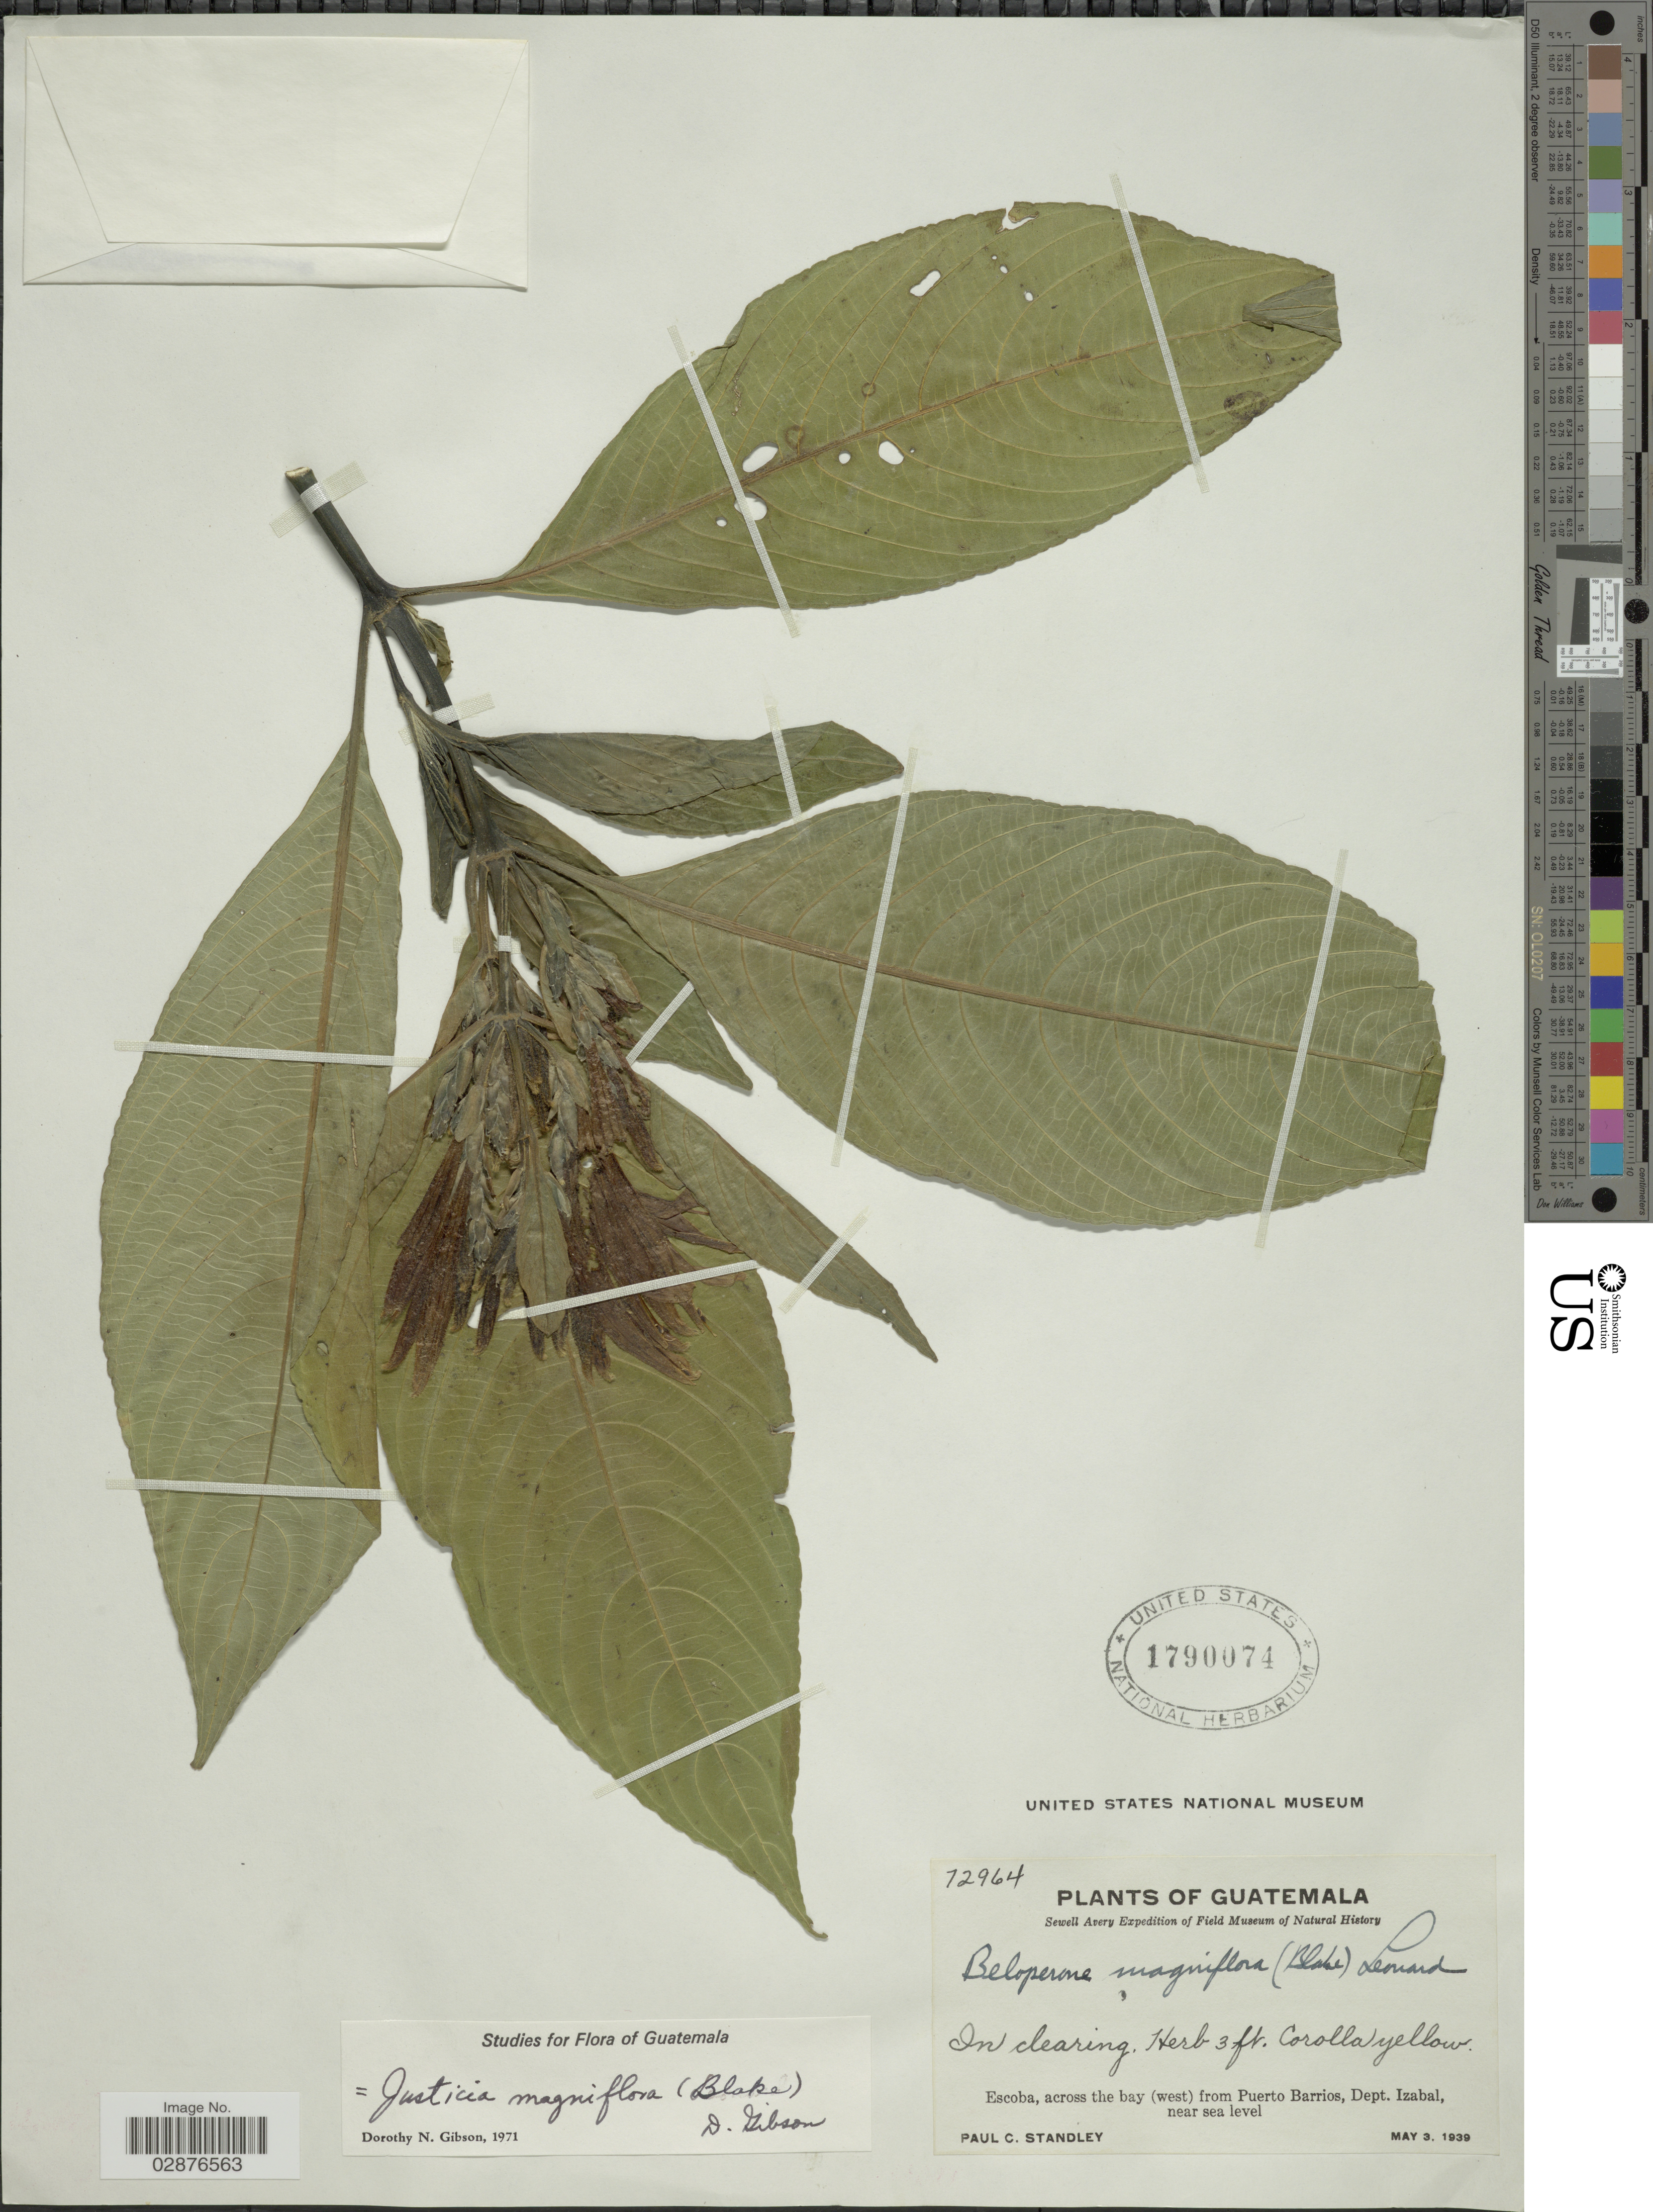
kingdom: Plantae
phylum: Tracheophyta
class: Magnoliopsida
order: Lamiales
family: Acanthaceae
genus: Justicia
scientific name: Justicia magniflora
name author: (S.F. Blake) D.N. Gibson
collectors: P. C. Standley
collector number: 72964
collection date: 1939-05-03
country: Guatemala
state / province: Izabal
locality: Escoba, across the bay (west) from Puerto Barrios, Dept. Izabal.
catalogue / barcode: US 1790074